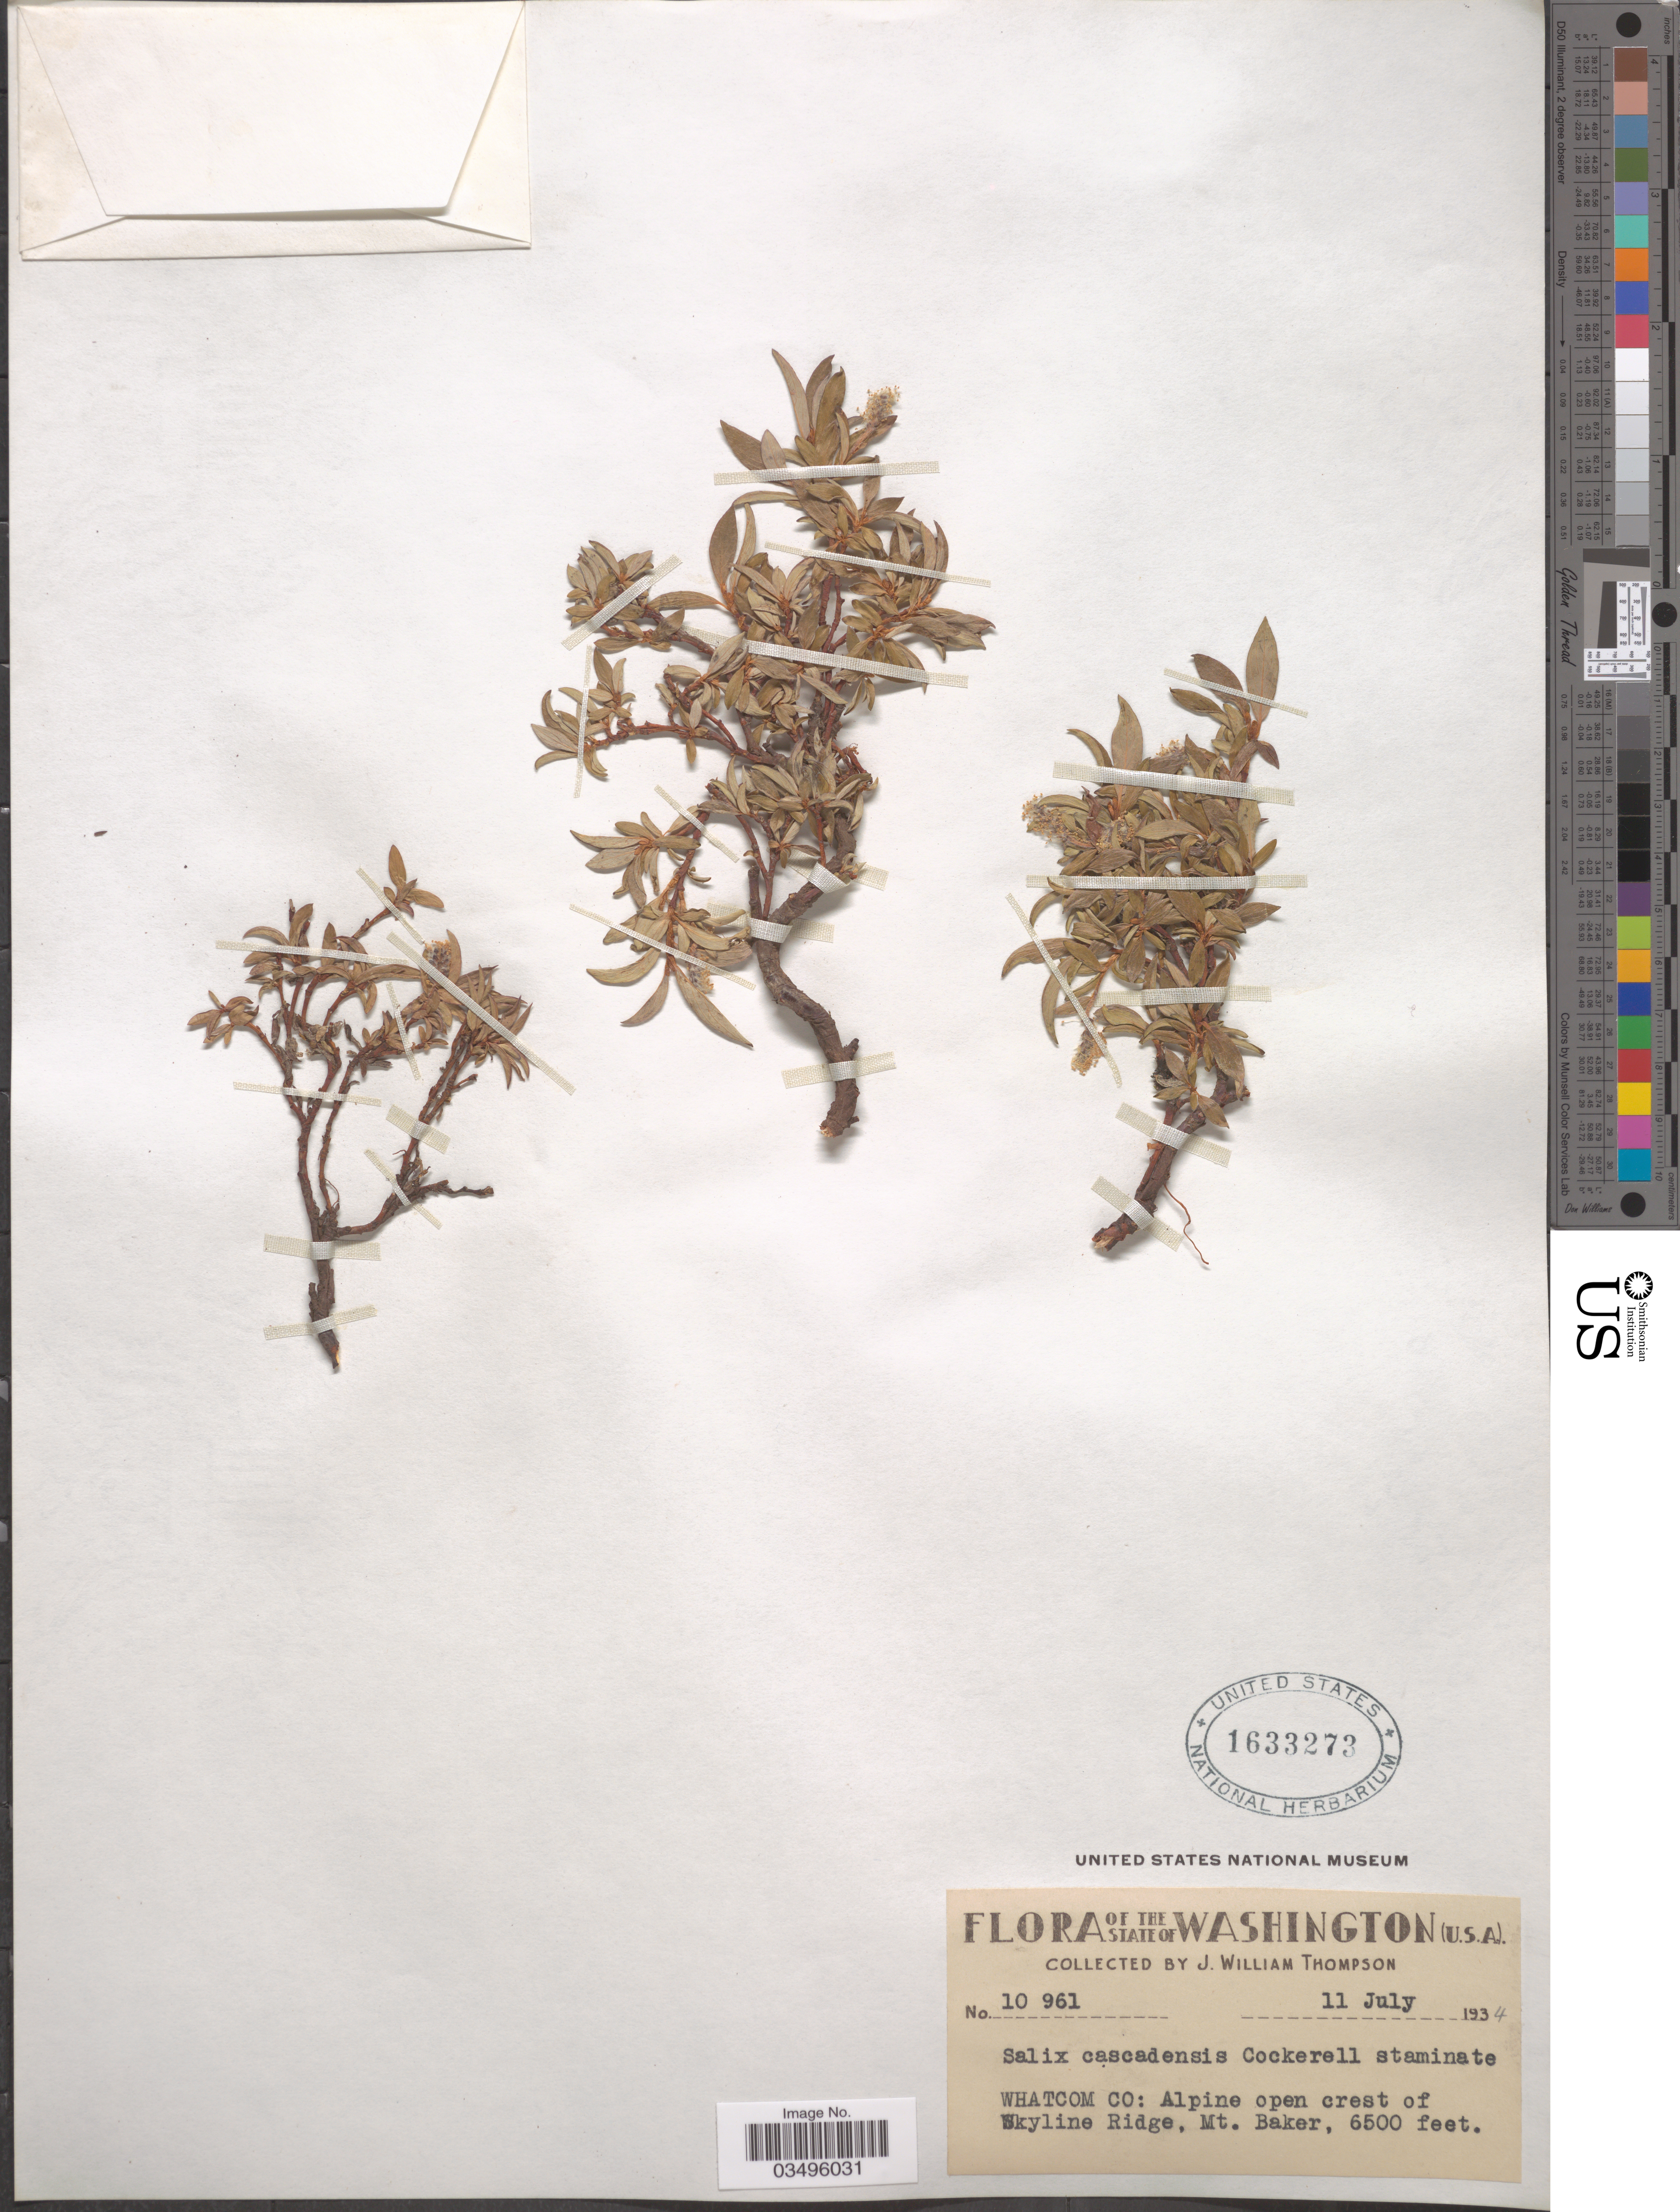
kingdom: Plantae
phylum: Tracheophyta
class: Magnoliopsida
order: Malpighiales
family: Salicaceae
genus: Salix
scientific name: Salix cascadensis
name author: Cockerell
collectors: J. W. Thompson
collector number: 10961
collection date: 1934-07-11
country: United States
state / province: Washington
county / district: Whitman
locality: Whatcom Co: Alpine open crest of Skyline Ridge, Mt. Baker.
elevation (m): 1981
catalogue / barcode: US 1633273